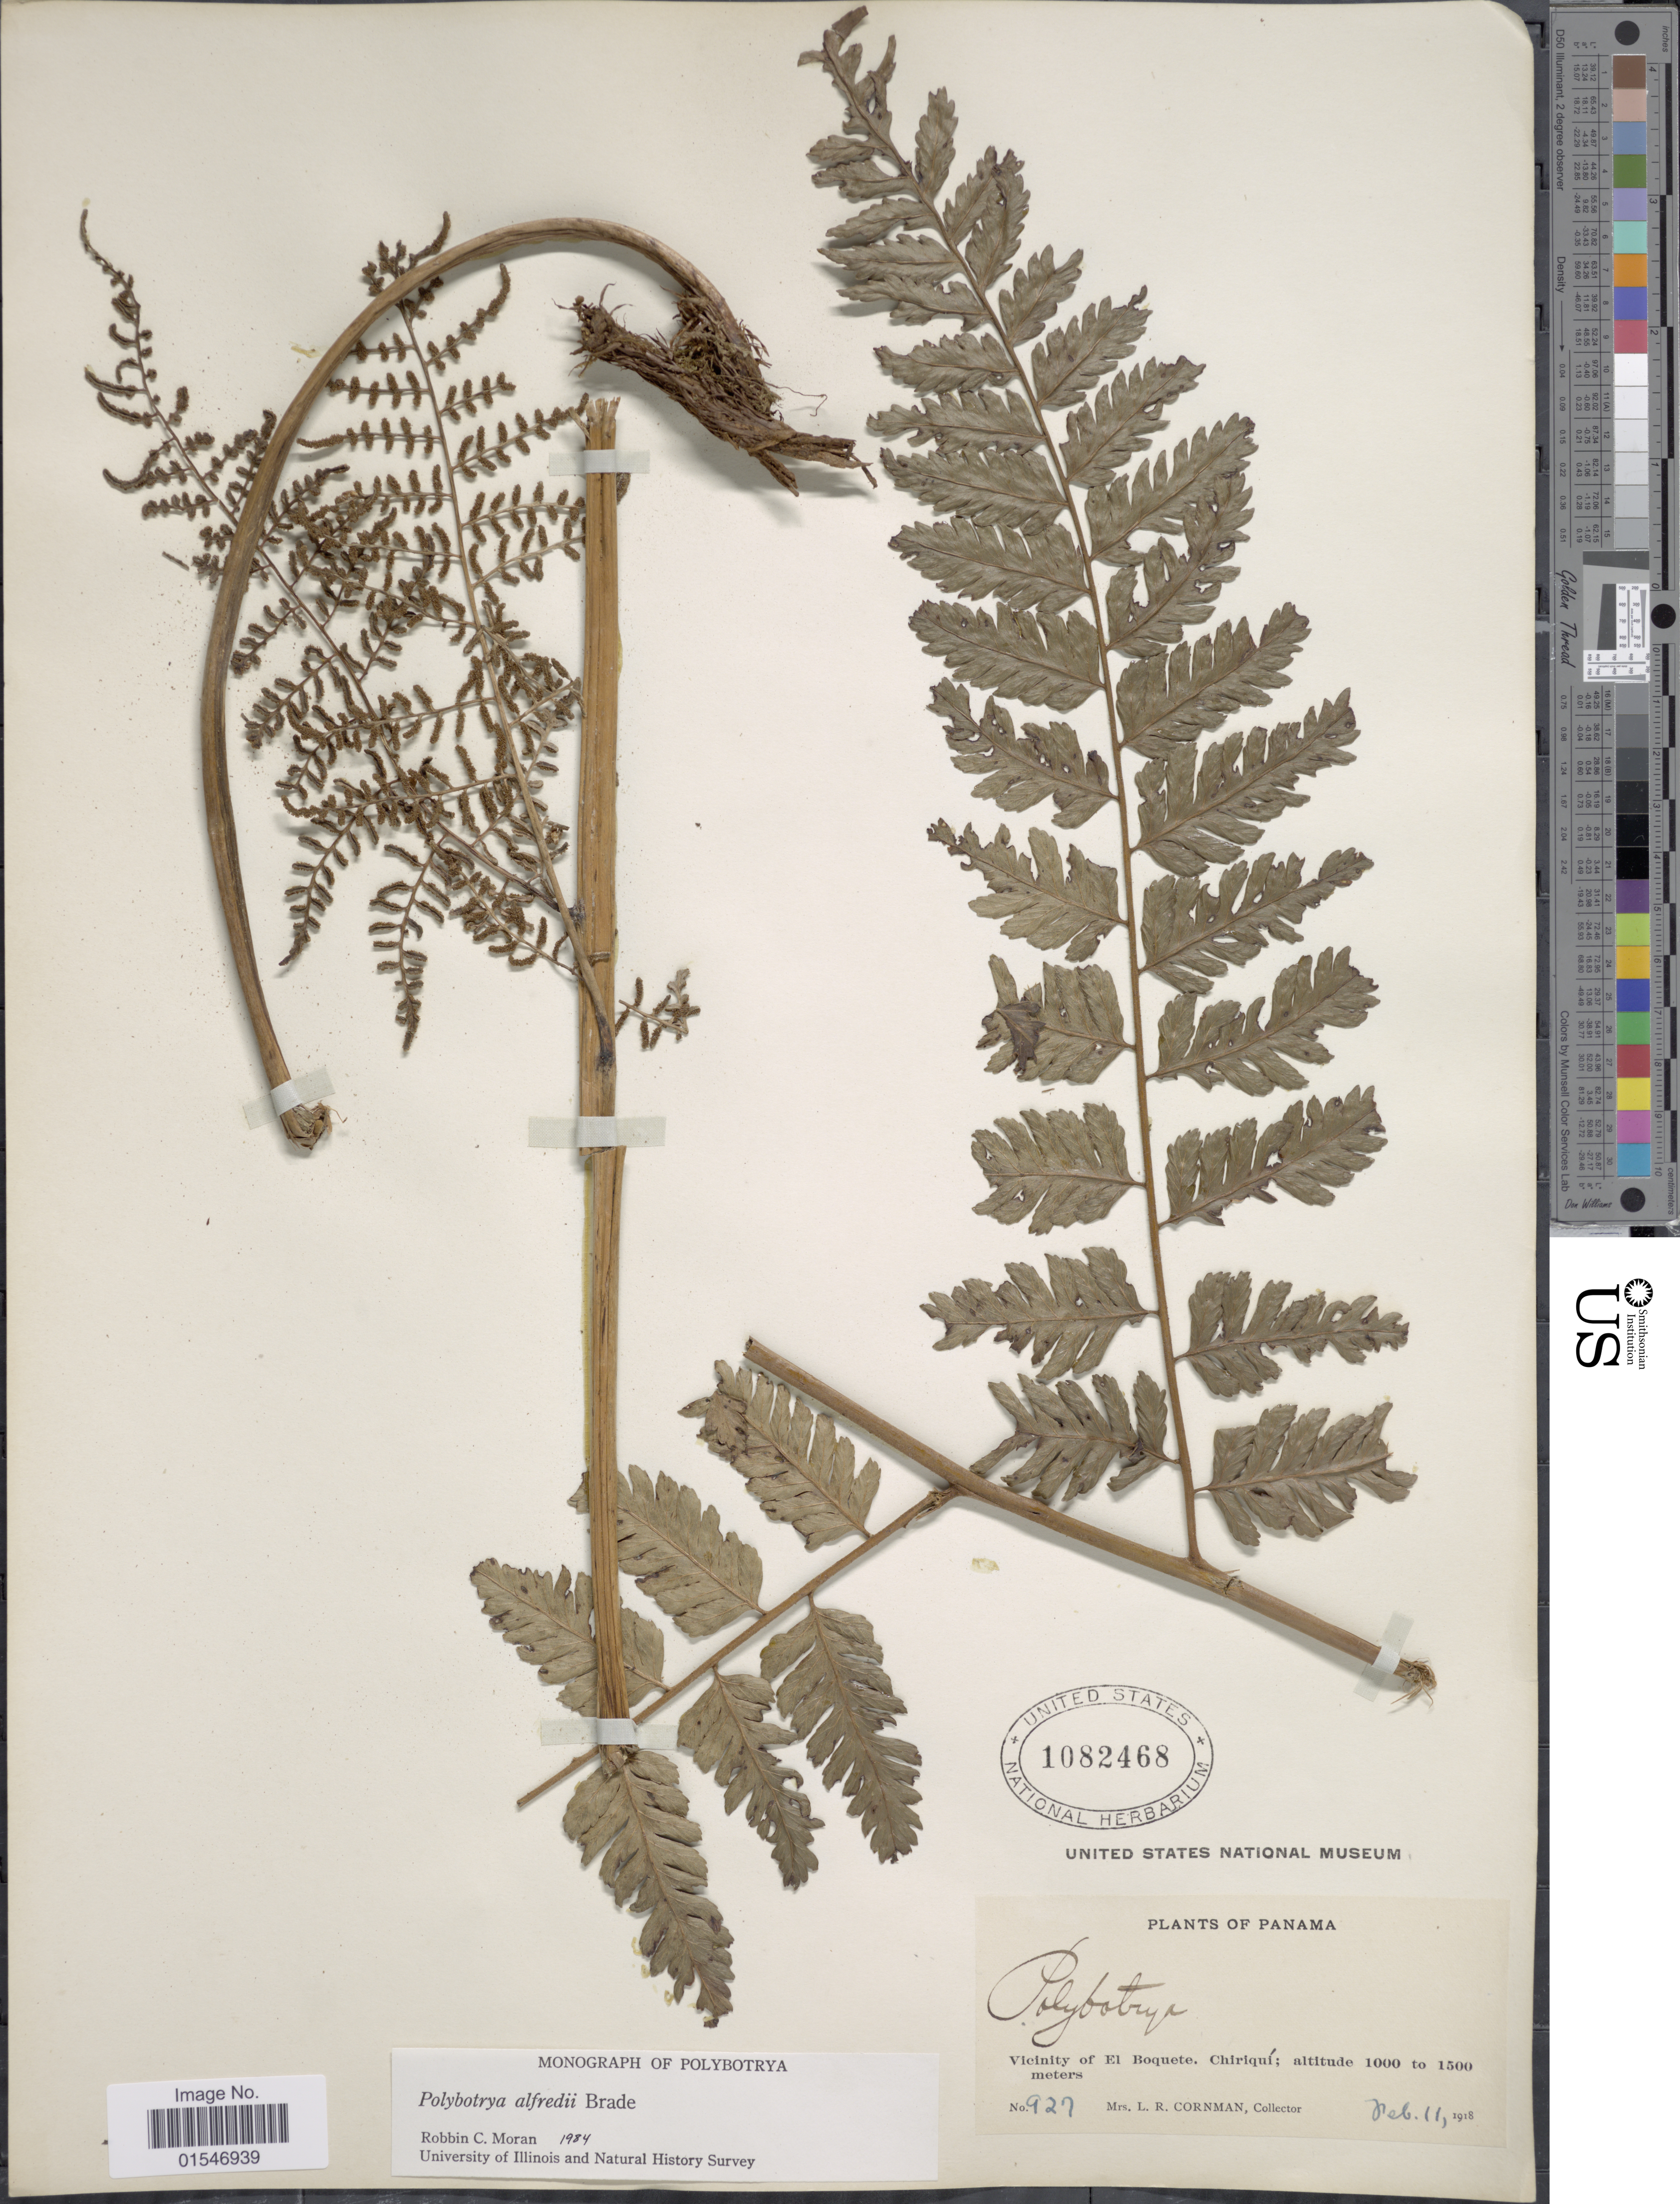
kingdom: Plantae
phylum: Tracheophyta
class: Polypodiopsida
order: Polypodiales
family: Dryopteridaceae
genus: Polybotrya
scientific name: Polybotrya alfredii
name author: Brade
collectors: L. Cornman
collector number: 927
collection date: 1918-02-11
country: Panama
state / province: Chiriqui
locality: Panama, Vicinity of El Boquete, Chiriqui.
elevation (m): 1000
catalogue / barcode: US 1082468